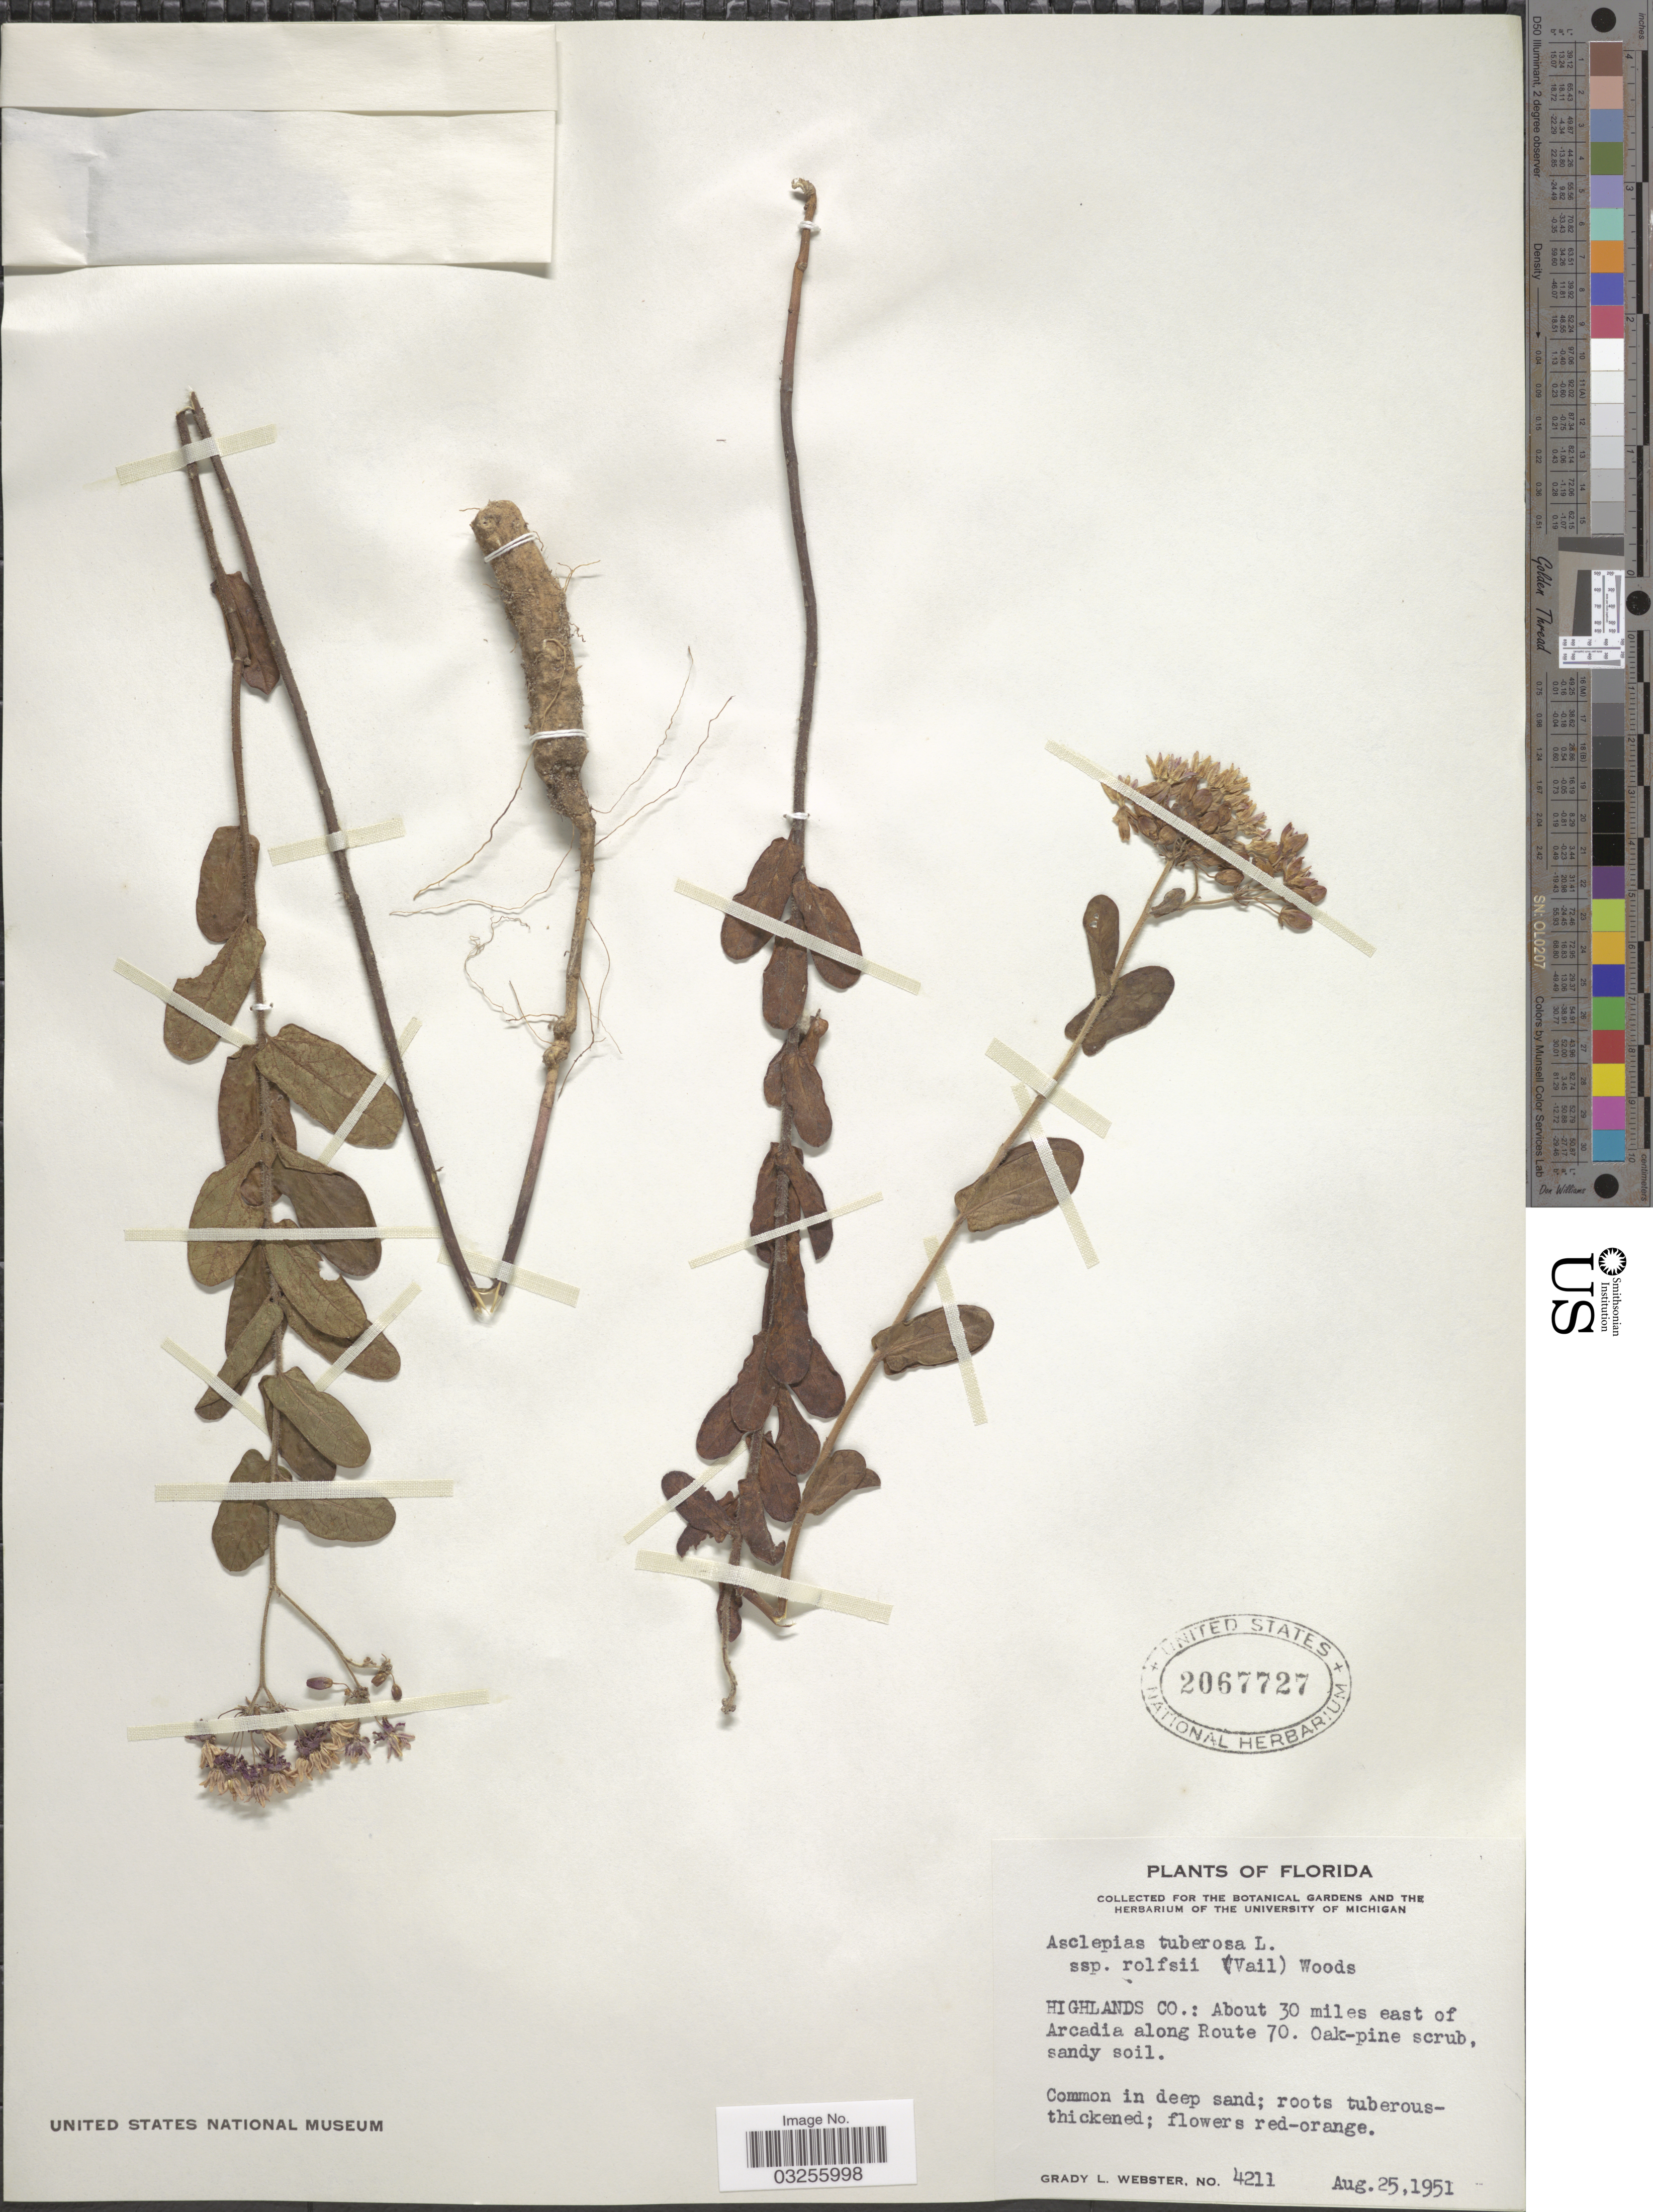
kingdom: Plantae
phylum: Tracheophyta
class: Magnoliopsida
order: Gentianales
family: Apocynaceae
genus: Asclepias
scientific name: Asclepias tuberosa var. rolfsii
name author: ( ex Vail) Shinners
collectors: G. L. Webster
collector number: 4211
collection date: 1951-08-25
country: United States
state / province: Florida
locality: Highlands Co.: About 30 miles east of Arcadia along Route 70.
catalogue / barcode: US 2067727